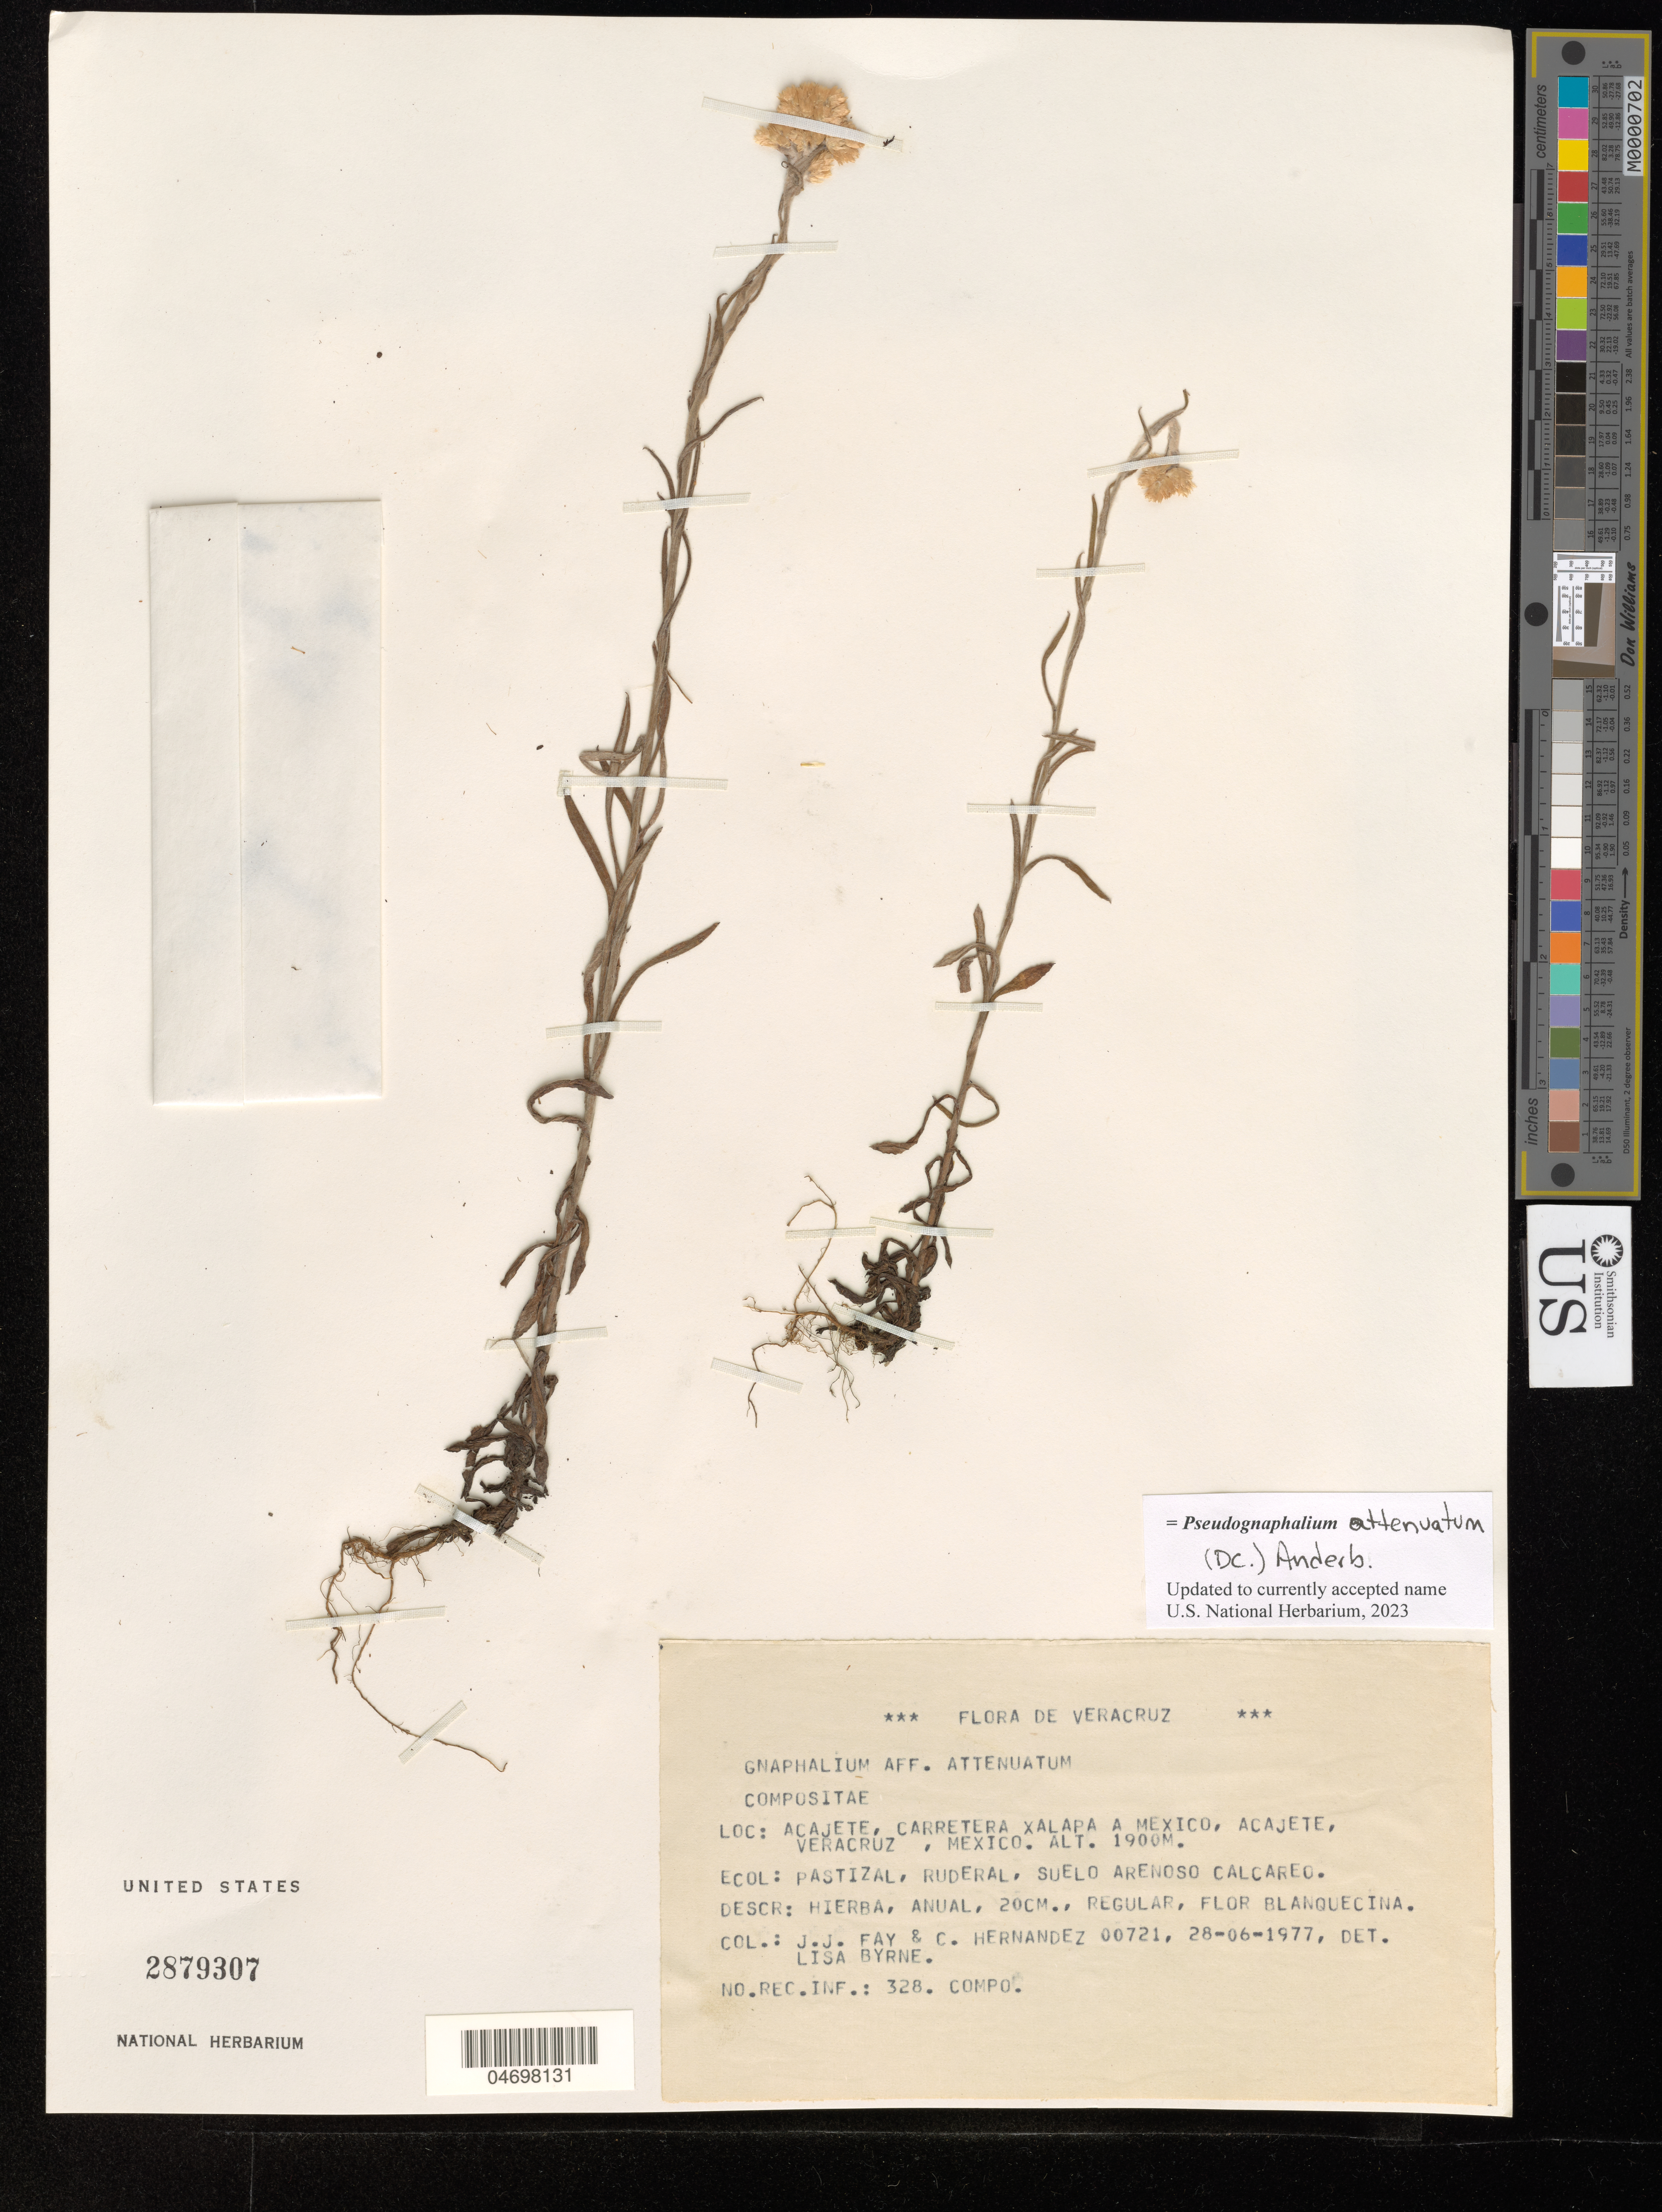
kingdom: Plantae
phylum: Tracheophyta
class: Magnoliopsida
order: Asterales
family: Asteraceae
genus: Pseudognaphalium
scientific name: Pseudognaphalium arizonicum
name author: (A. Gray) Anderb.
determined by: Nesom, Guy L.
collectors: J. J. Fay & C. Hernandez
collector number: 328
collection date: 1977-06-28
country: Mexico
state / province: Veracruz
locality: Acajete, Carretera Xapala A Mexico, Acajete Veracruz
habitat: Pastizal, ruderal, suelo arenoso calcareo.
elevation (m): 1900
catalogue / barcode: US 2879307